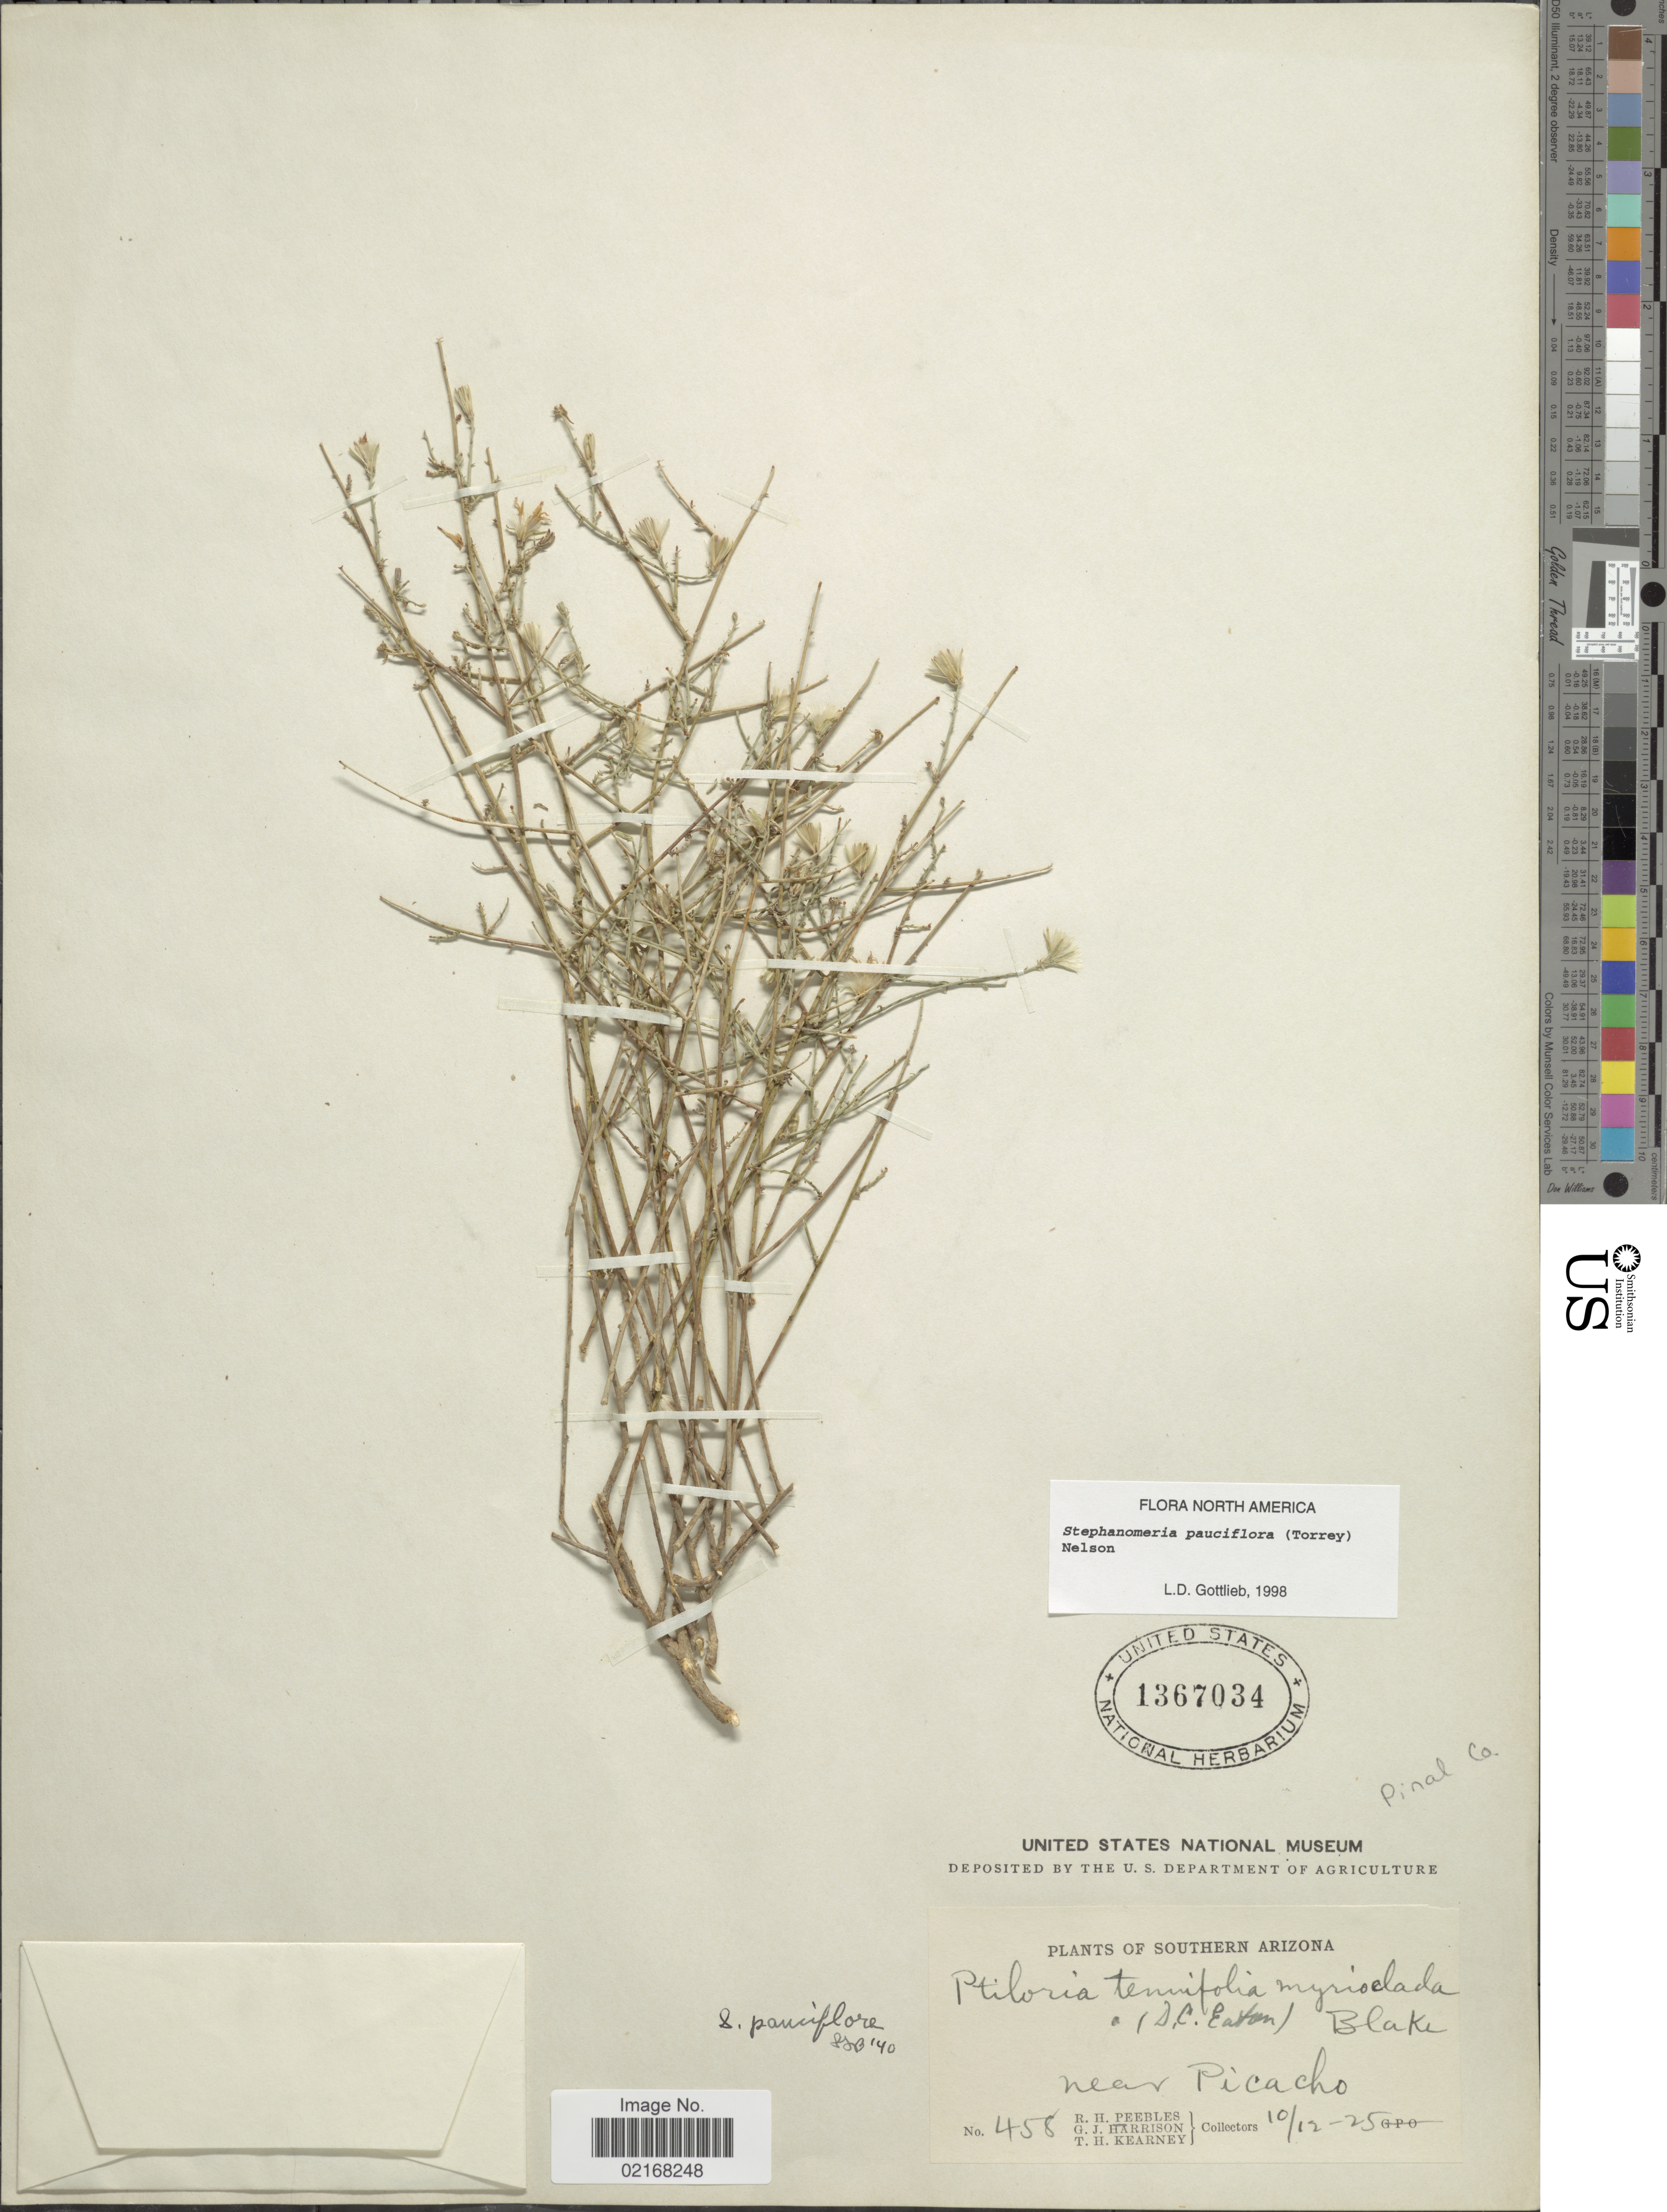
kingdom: Plantae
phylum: Tracheophyta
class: Magnoliopsida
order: Asterales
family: Asteraceae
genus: Stephanomeria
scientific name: Stephanomeria pauciflora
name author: (Torr.) A. Nelson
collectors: R. H. Peebles, G. J. Harrison & T. H. Kearney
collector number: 458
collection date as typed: Transcribed d/m/y: 12/10/25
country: United States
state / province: Arizona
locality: Southern Arizona. Near Picacho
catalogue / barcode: US 1367034